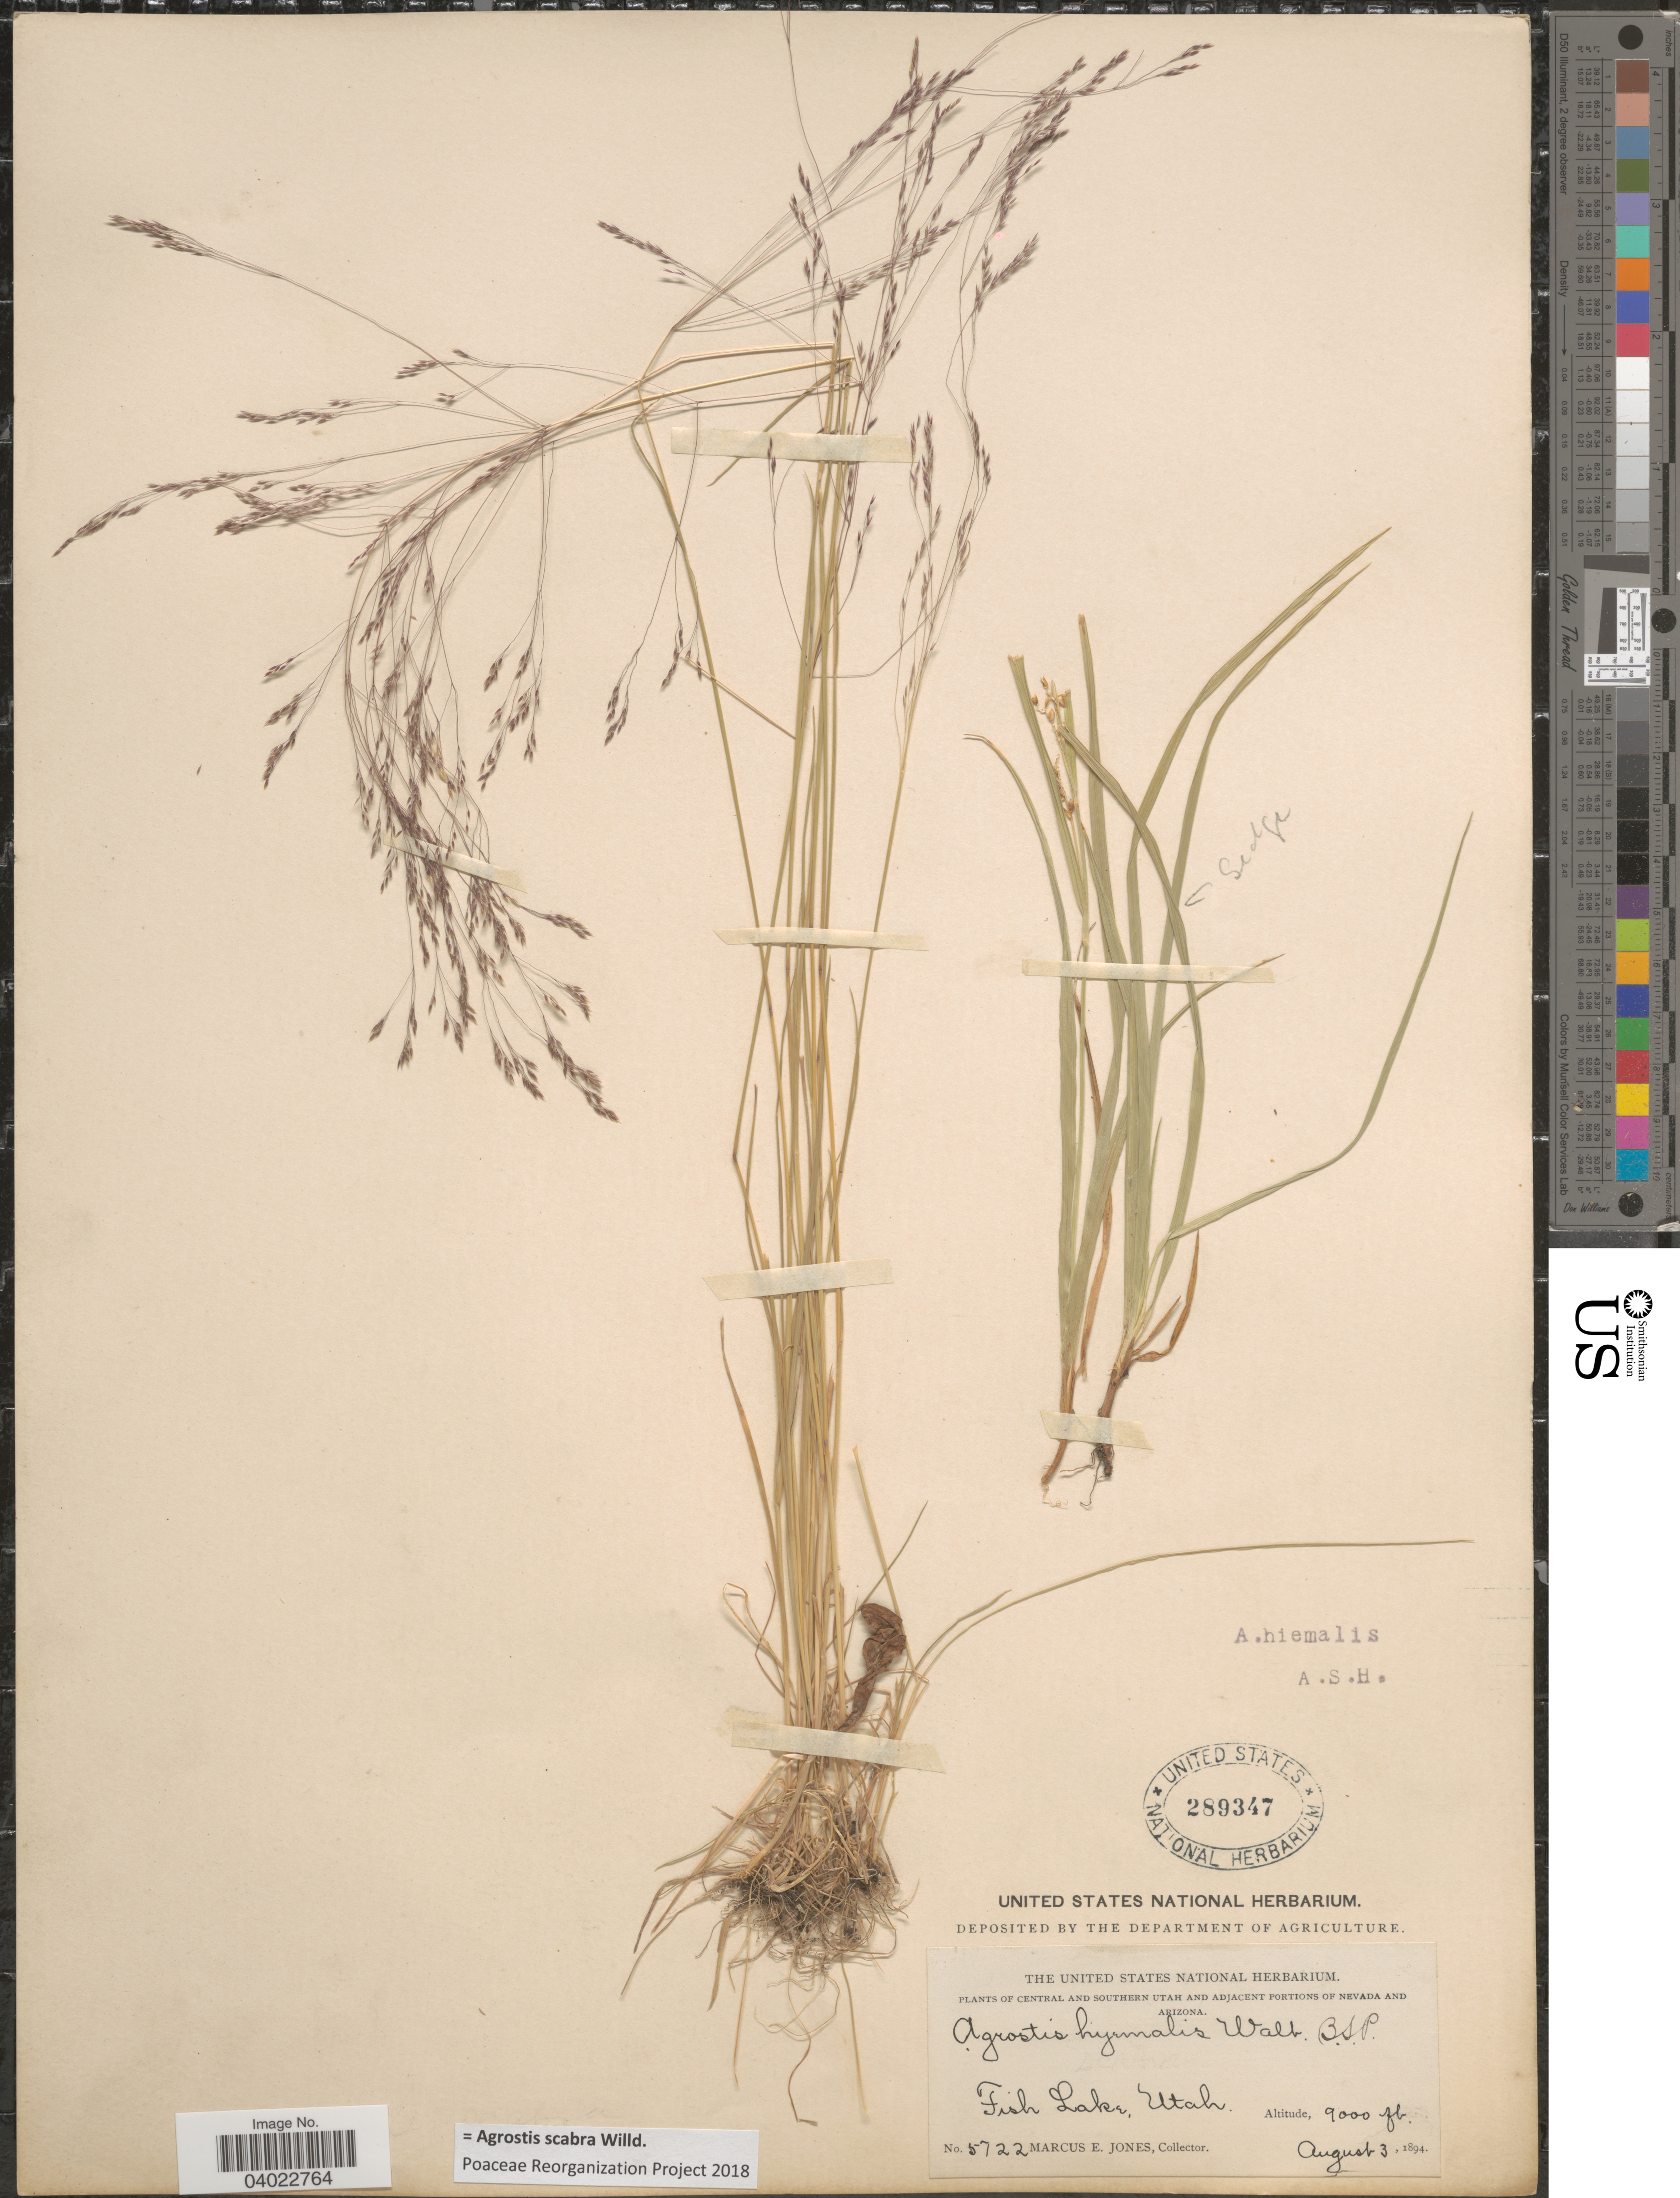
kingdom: Plantae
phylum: Tracheophyta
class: Liliopsida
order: Poales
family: Poaceae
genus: Agrostis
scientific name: Agrostis scabra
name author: Willd.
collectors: M. E. Jones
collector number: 5722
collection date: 1894-08-03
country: United States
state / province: Utah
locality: Central and Southern Utah. Fish Lake.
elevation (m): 2743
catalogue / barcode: US 289347